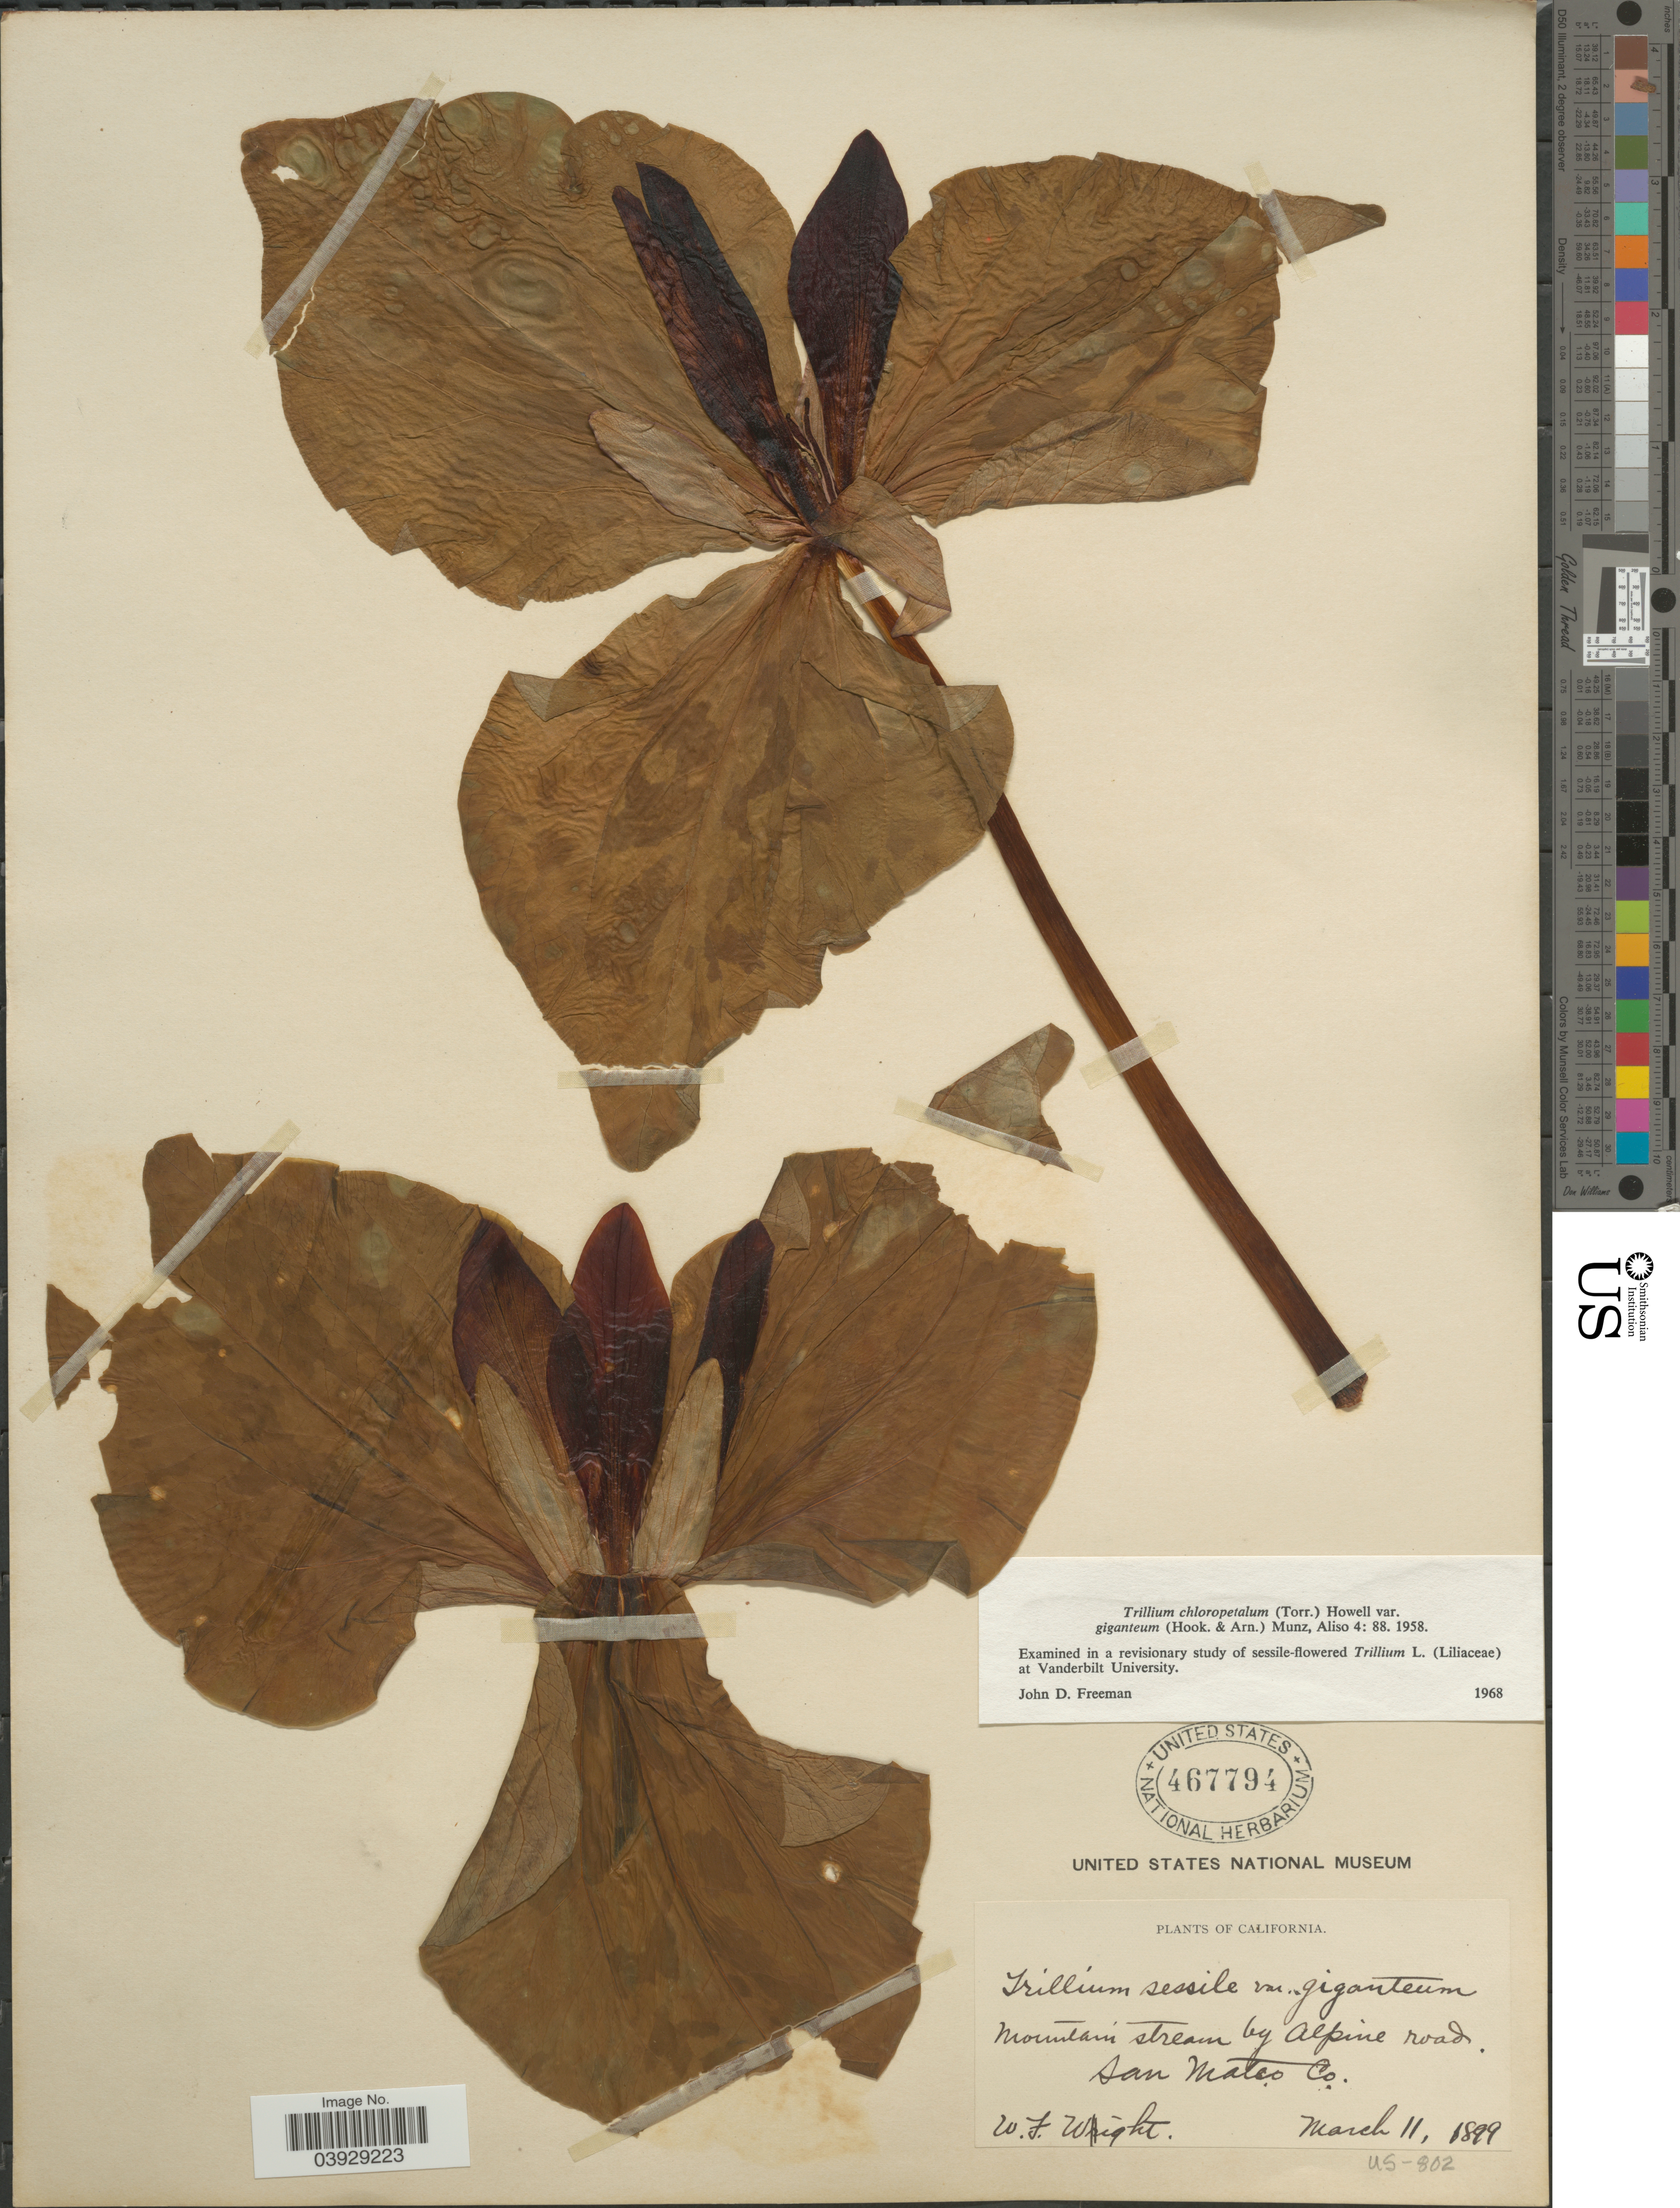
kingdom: Plantae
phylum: Tracheophyta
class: Liliopsida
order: Liliales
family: Melanthiaceae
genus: Trillium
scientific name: Trillium chloropetalum var. giganteum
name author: (Hook. & Arn.) Munz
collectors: W. Wight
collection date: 1899-03-11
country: United States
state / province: California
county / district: San Mateo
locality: Mountain stream by Alpine road. San Mateo Co.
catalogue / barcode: US 467794